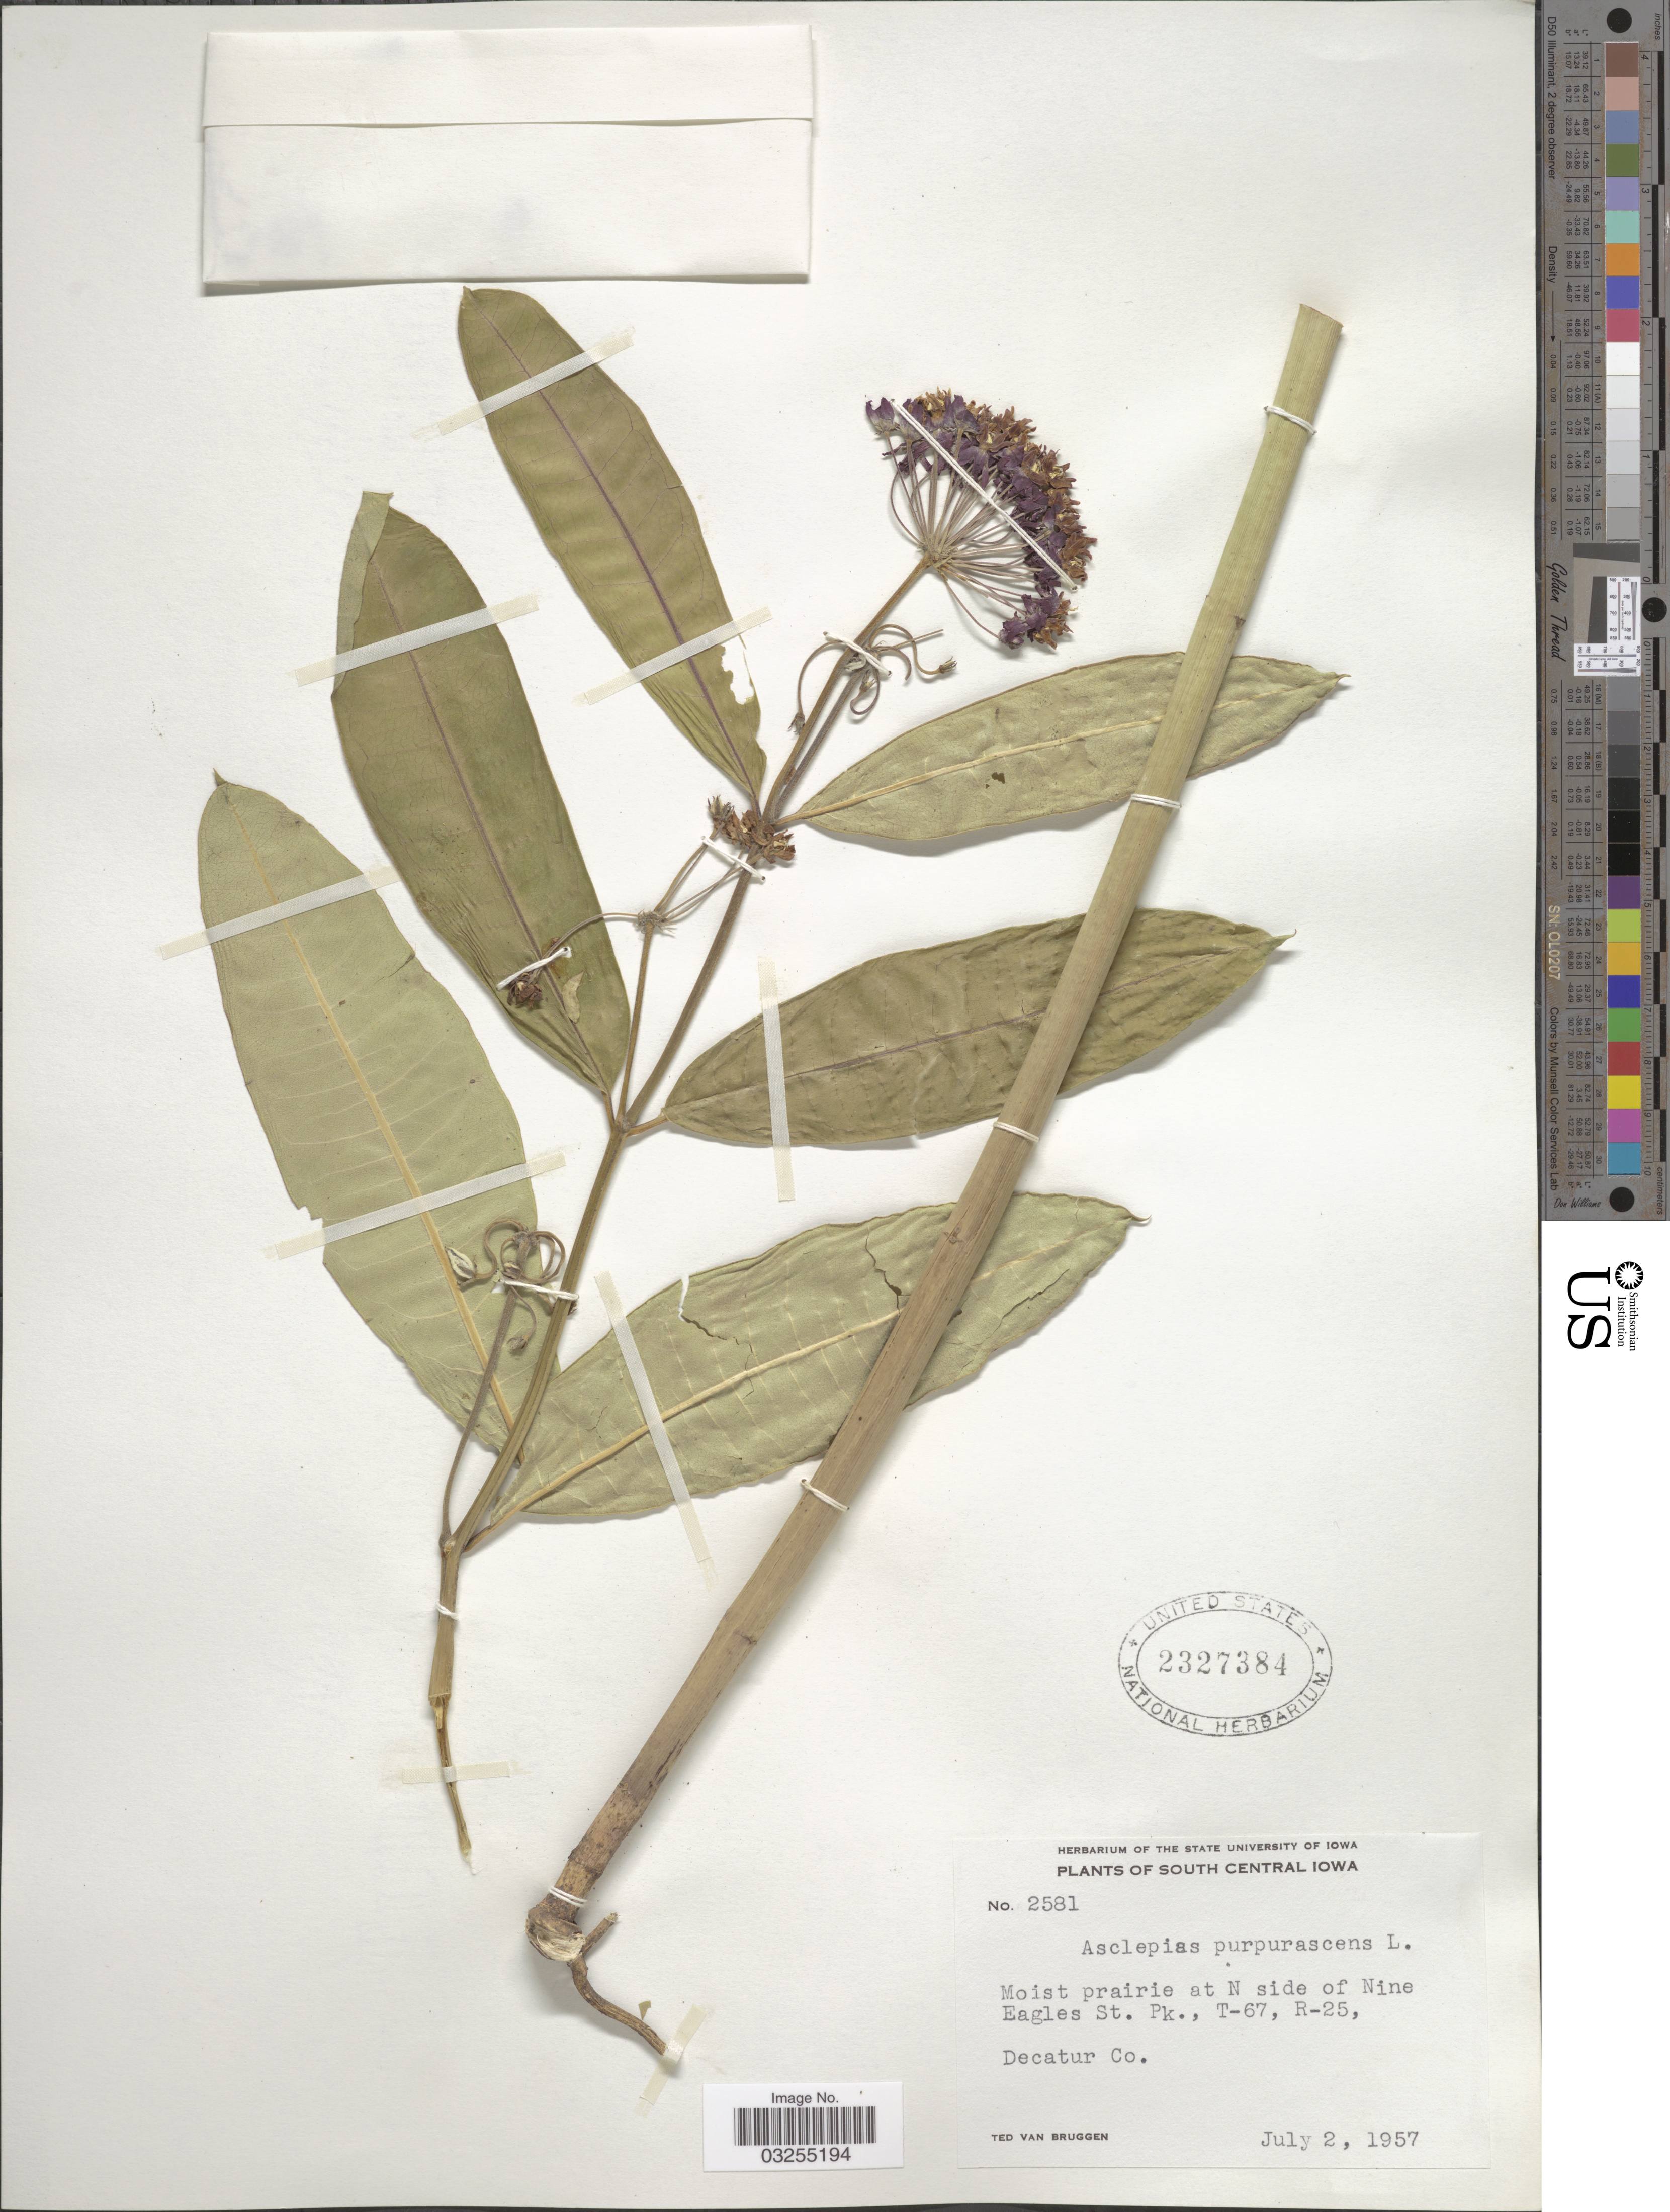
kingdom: Plantae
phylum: Tracheophyta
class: Magnoliopsida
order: Gentianales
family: Apocynaceae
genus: Asclepias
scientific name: Asclepias purpurascens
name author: L.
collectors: T. van Bruggen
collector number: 2581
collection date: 1957-07-02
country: United States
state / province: Iowa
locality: South Central Iowa. Moist prairie at N side of Nine Eagles St. Pk., T-67, R-25. Decatur Co.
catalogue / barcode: US 2327384